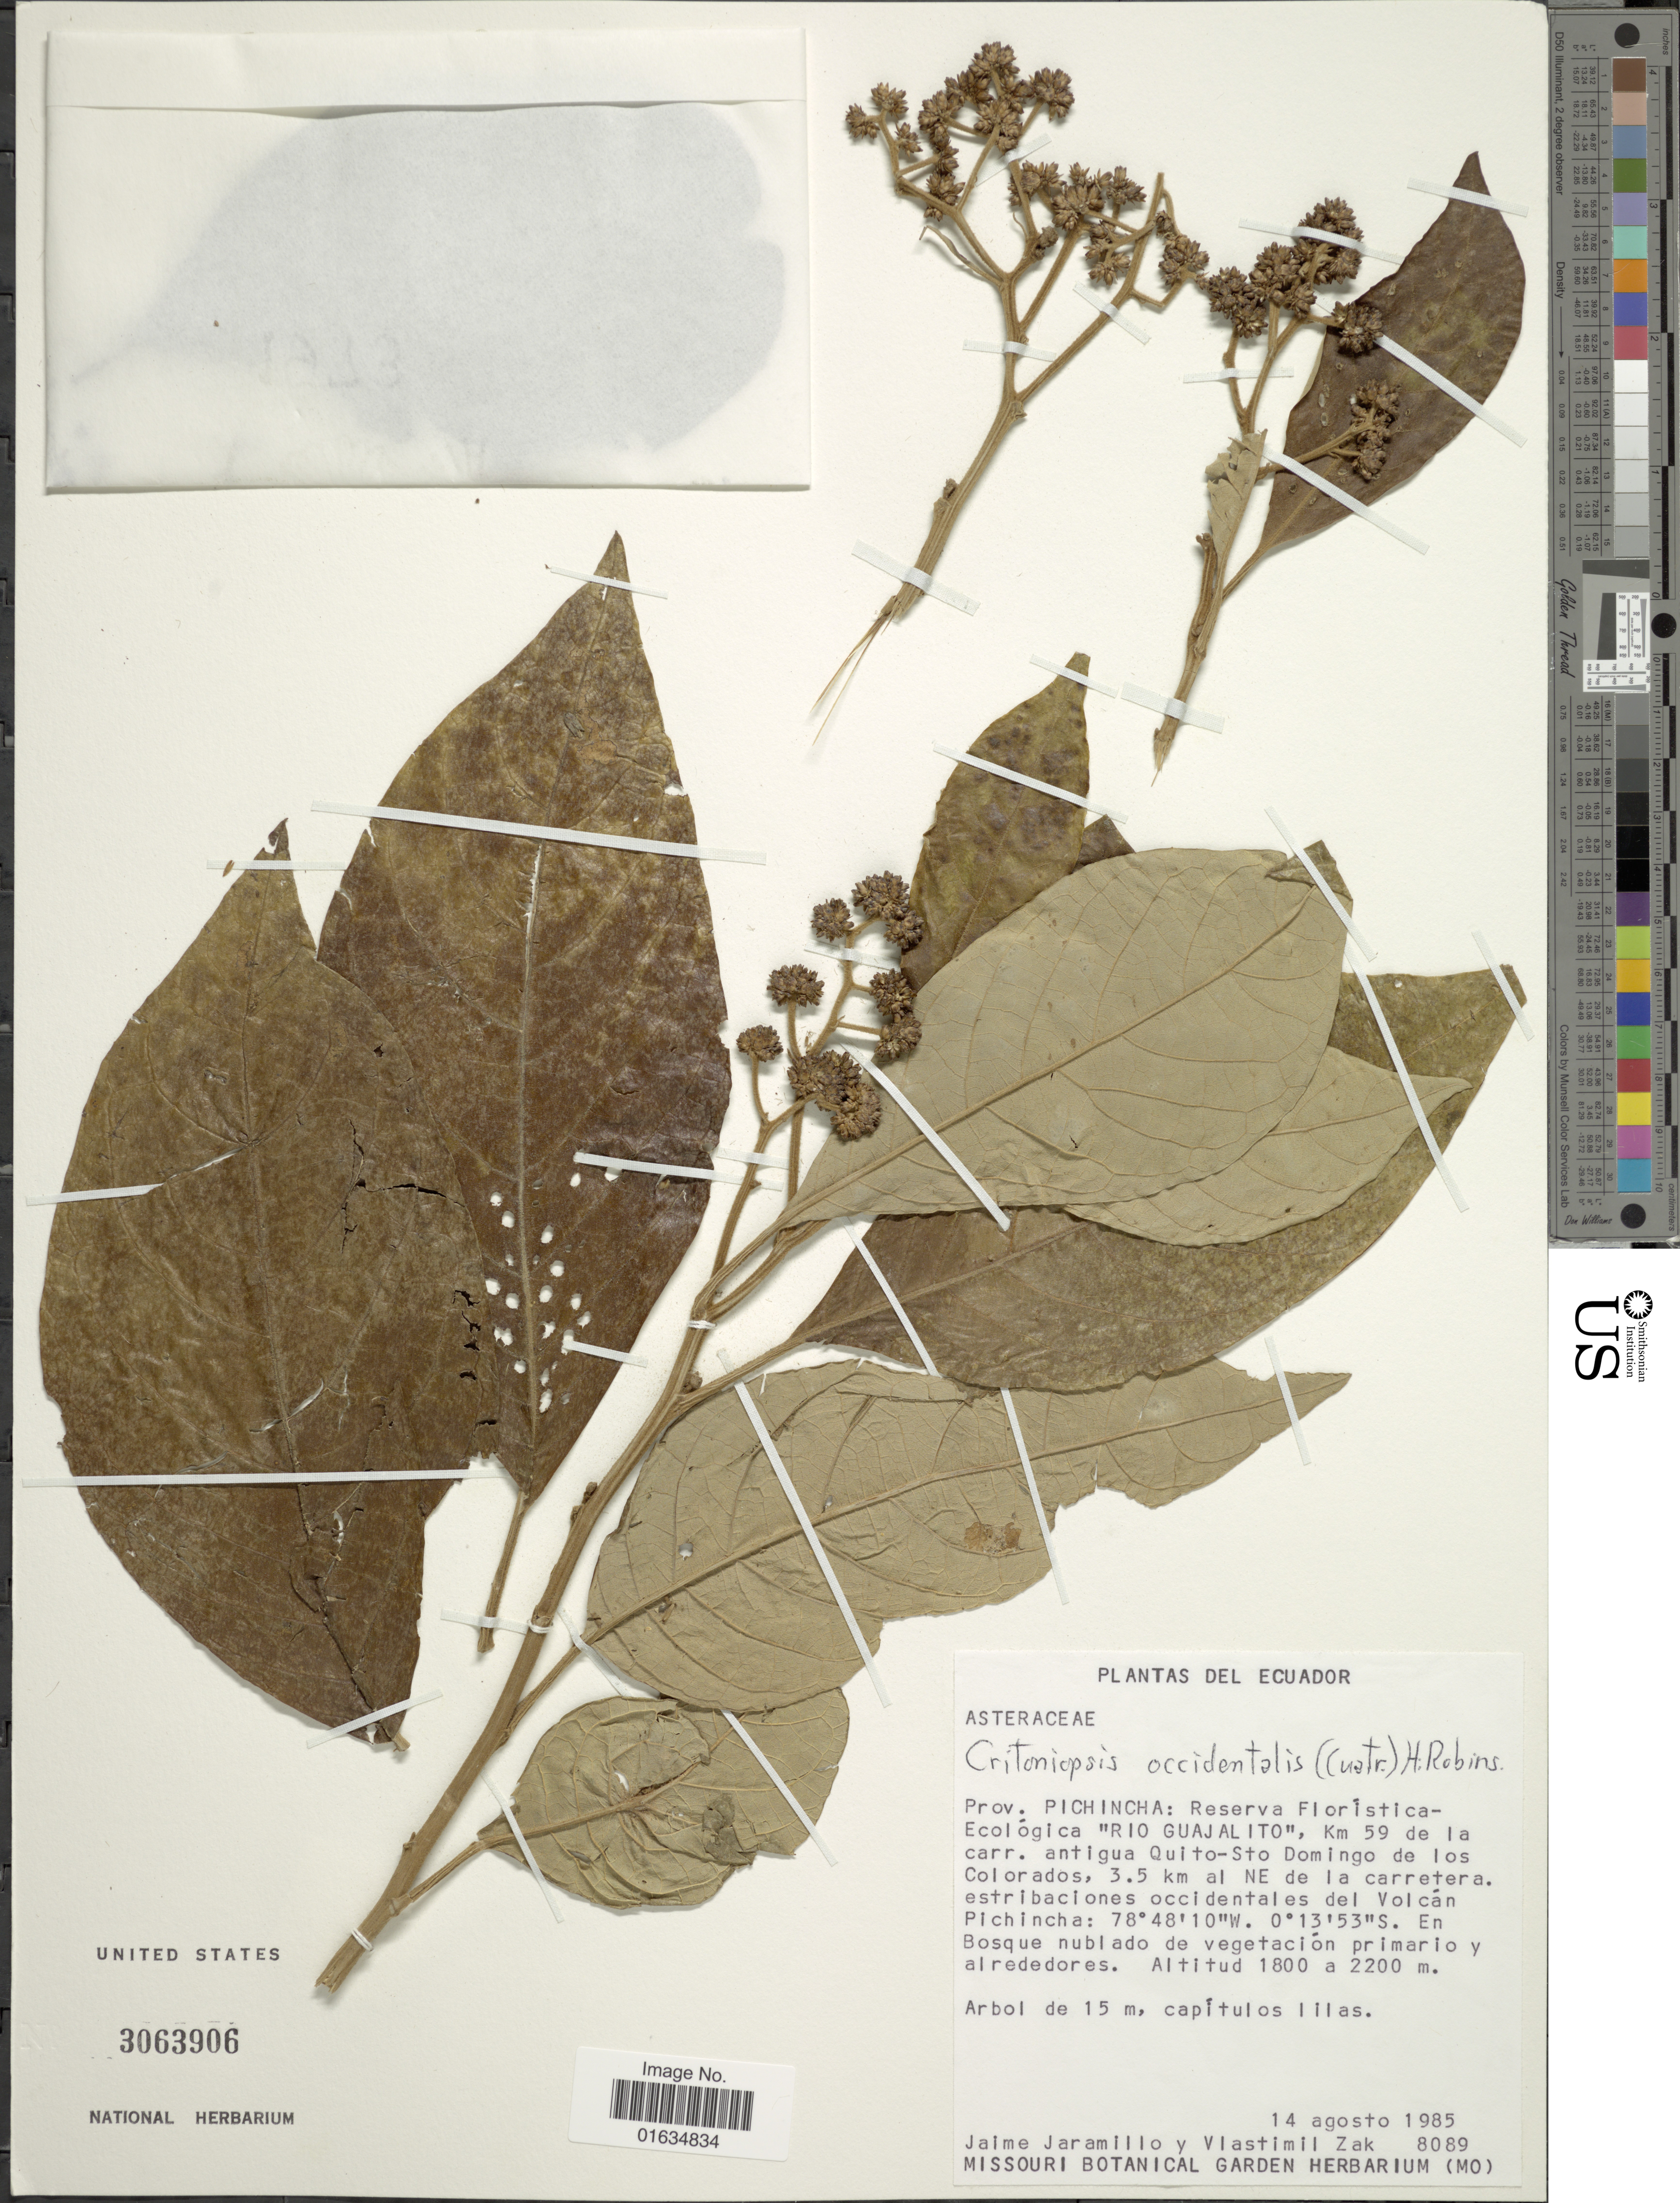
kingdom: Plantae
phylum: Tracheophyta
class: Magnoliopsida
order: Asterales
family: Asteraceae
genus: Critoniopsis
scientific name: Critoniopsis occidentalis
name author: (Cuatrec.) H. Rob.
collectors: J. Jaramillo & V. Zak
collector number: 8089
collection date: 1985-08-14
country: Ecuador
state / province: Pichincha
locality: Prov. Pichincha, Reserva Floristica-Ecologica Rio Guajalito, km 59 de la carr. antigua Quito-Sto Domingo de los Colorados, 3.5 km al NE de la carretera, estribaciones occidentales del Volcan Pichincha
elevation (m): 1800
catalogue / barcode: US 3063906